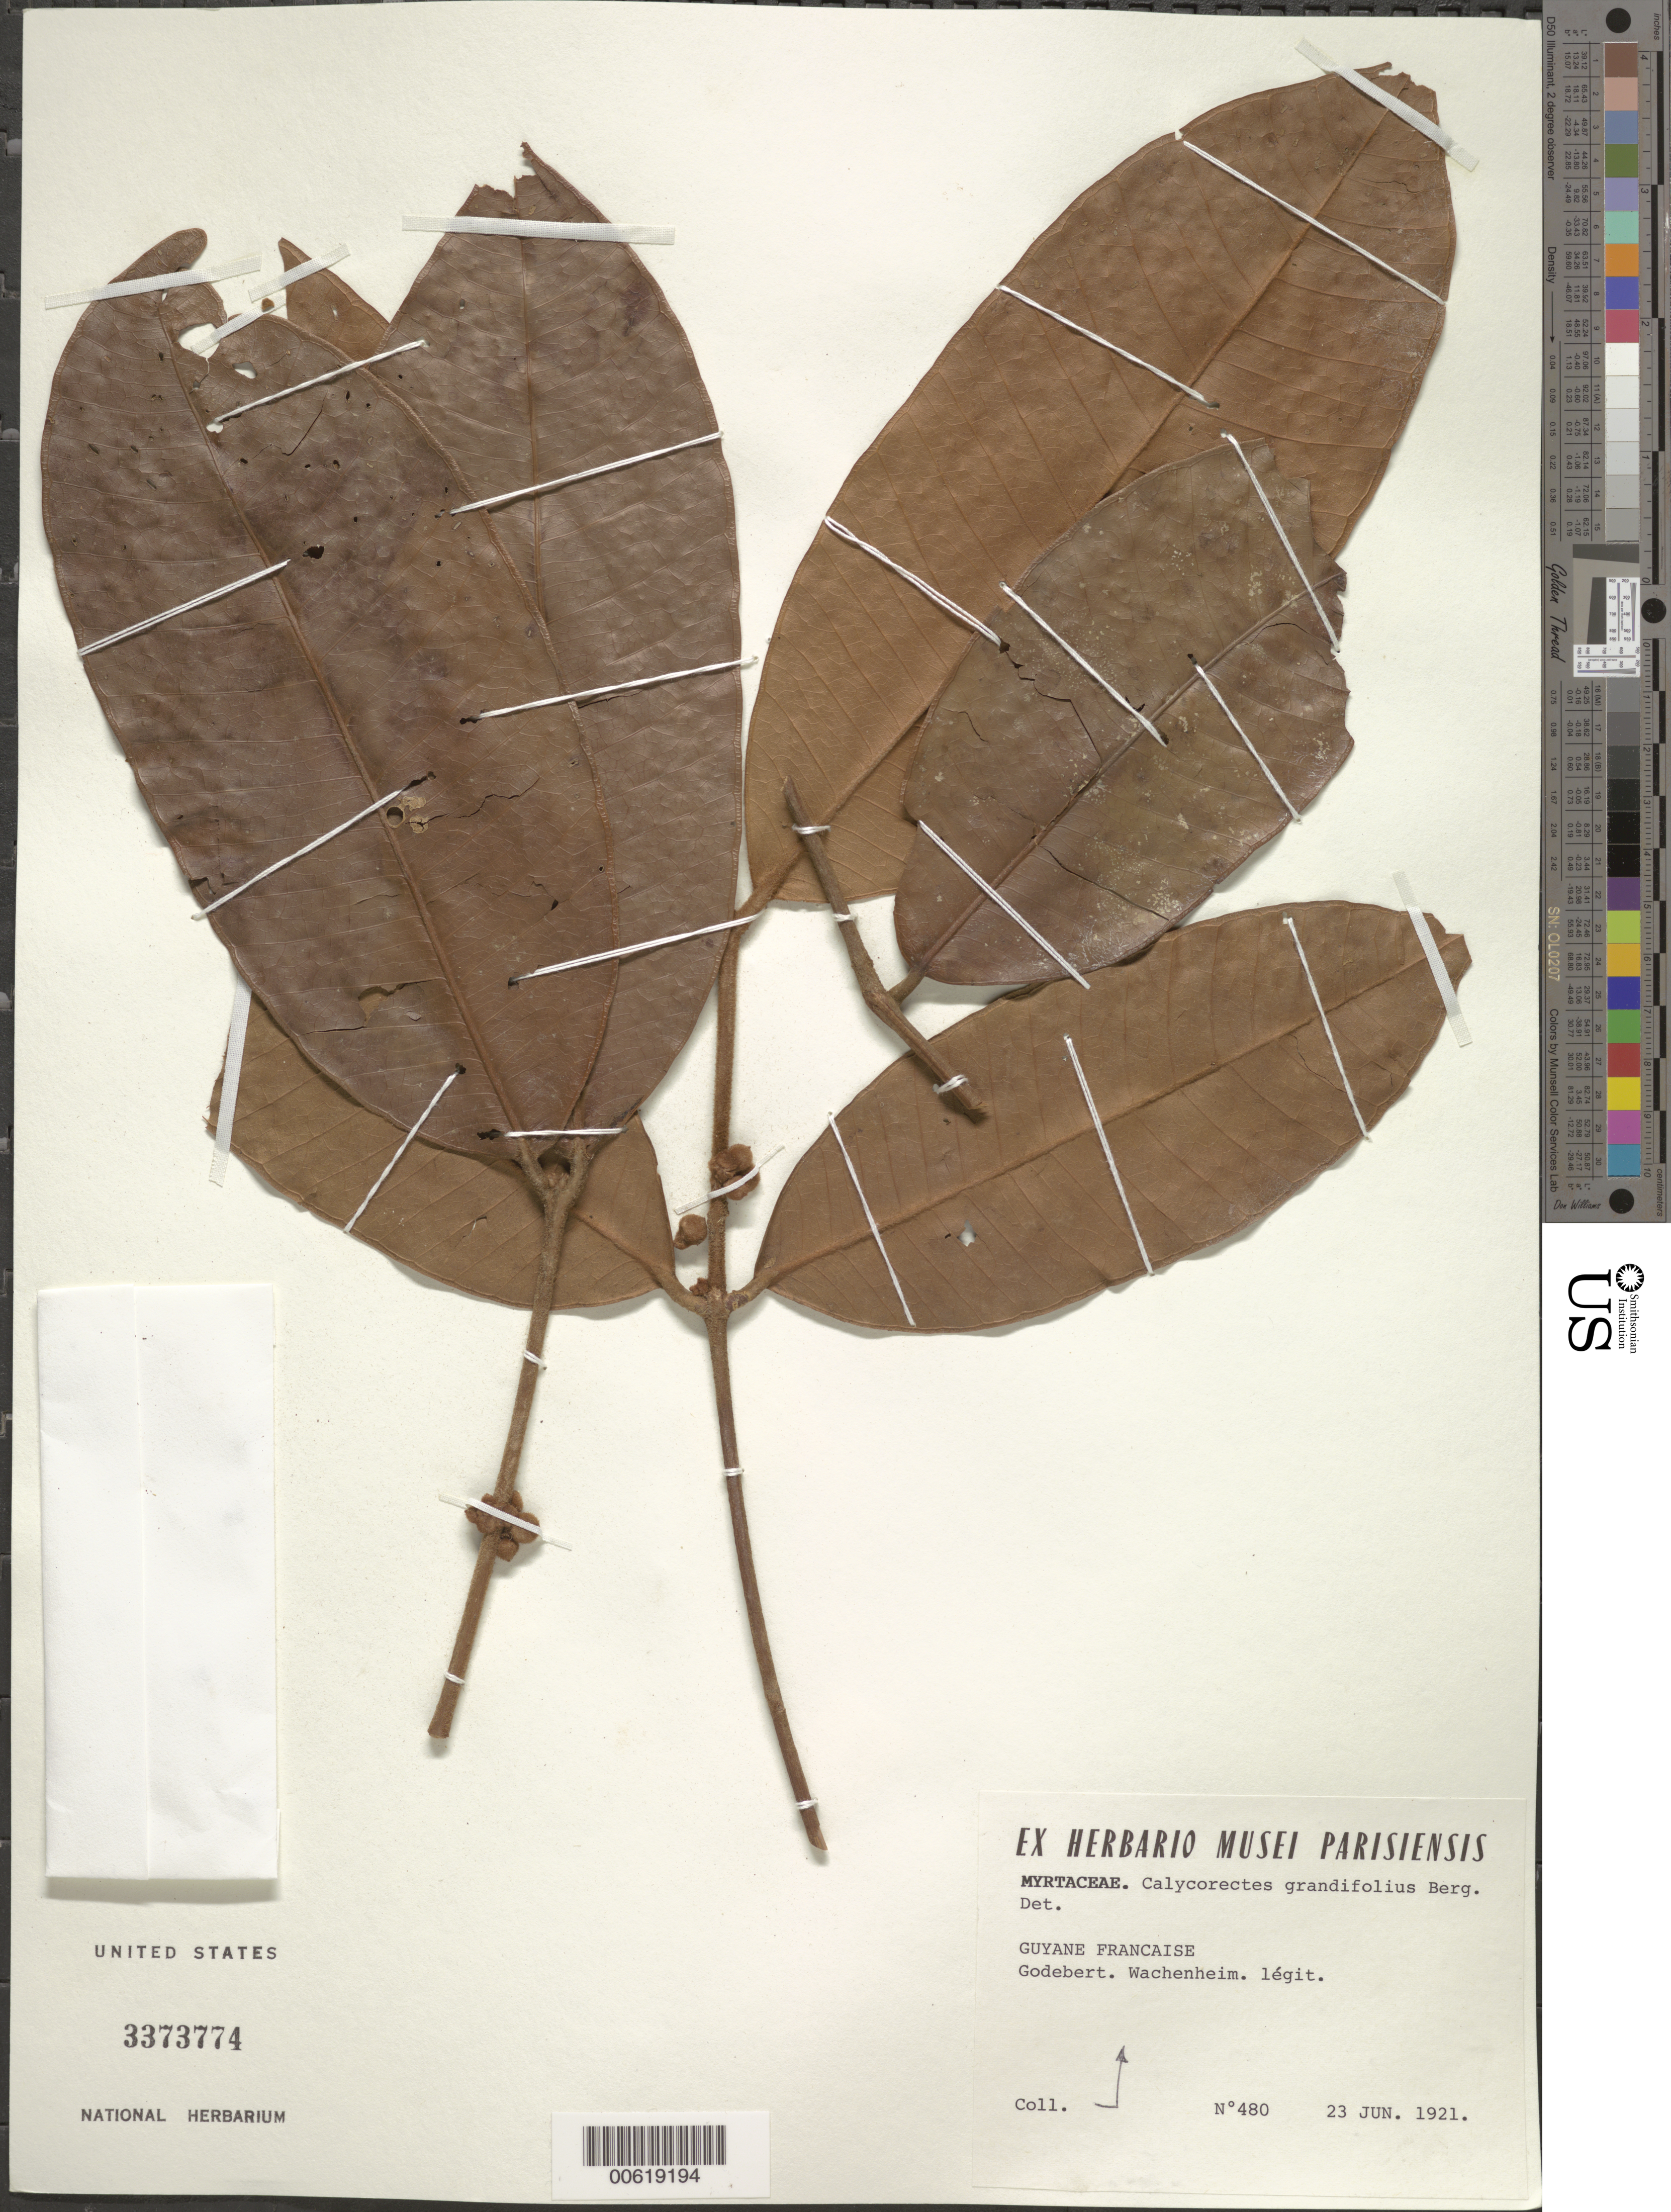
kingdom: Plantae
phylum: Tracheophyta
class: Magnoliopsida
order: Myrtales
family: Myrtaceae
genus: Eugenia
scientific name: Eugenia neograndifolia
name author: Mattos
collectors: G. Wachenheim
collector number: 480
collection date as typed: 23-Jun-21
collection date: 1921-06-23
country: French Guiana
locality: Godebert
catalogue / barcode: US 3373774